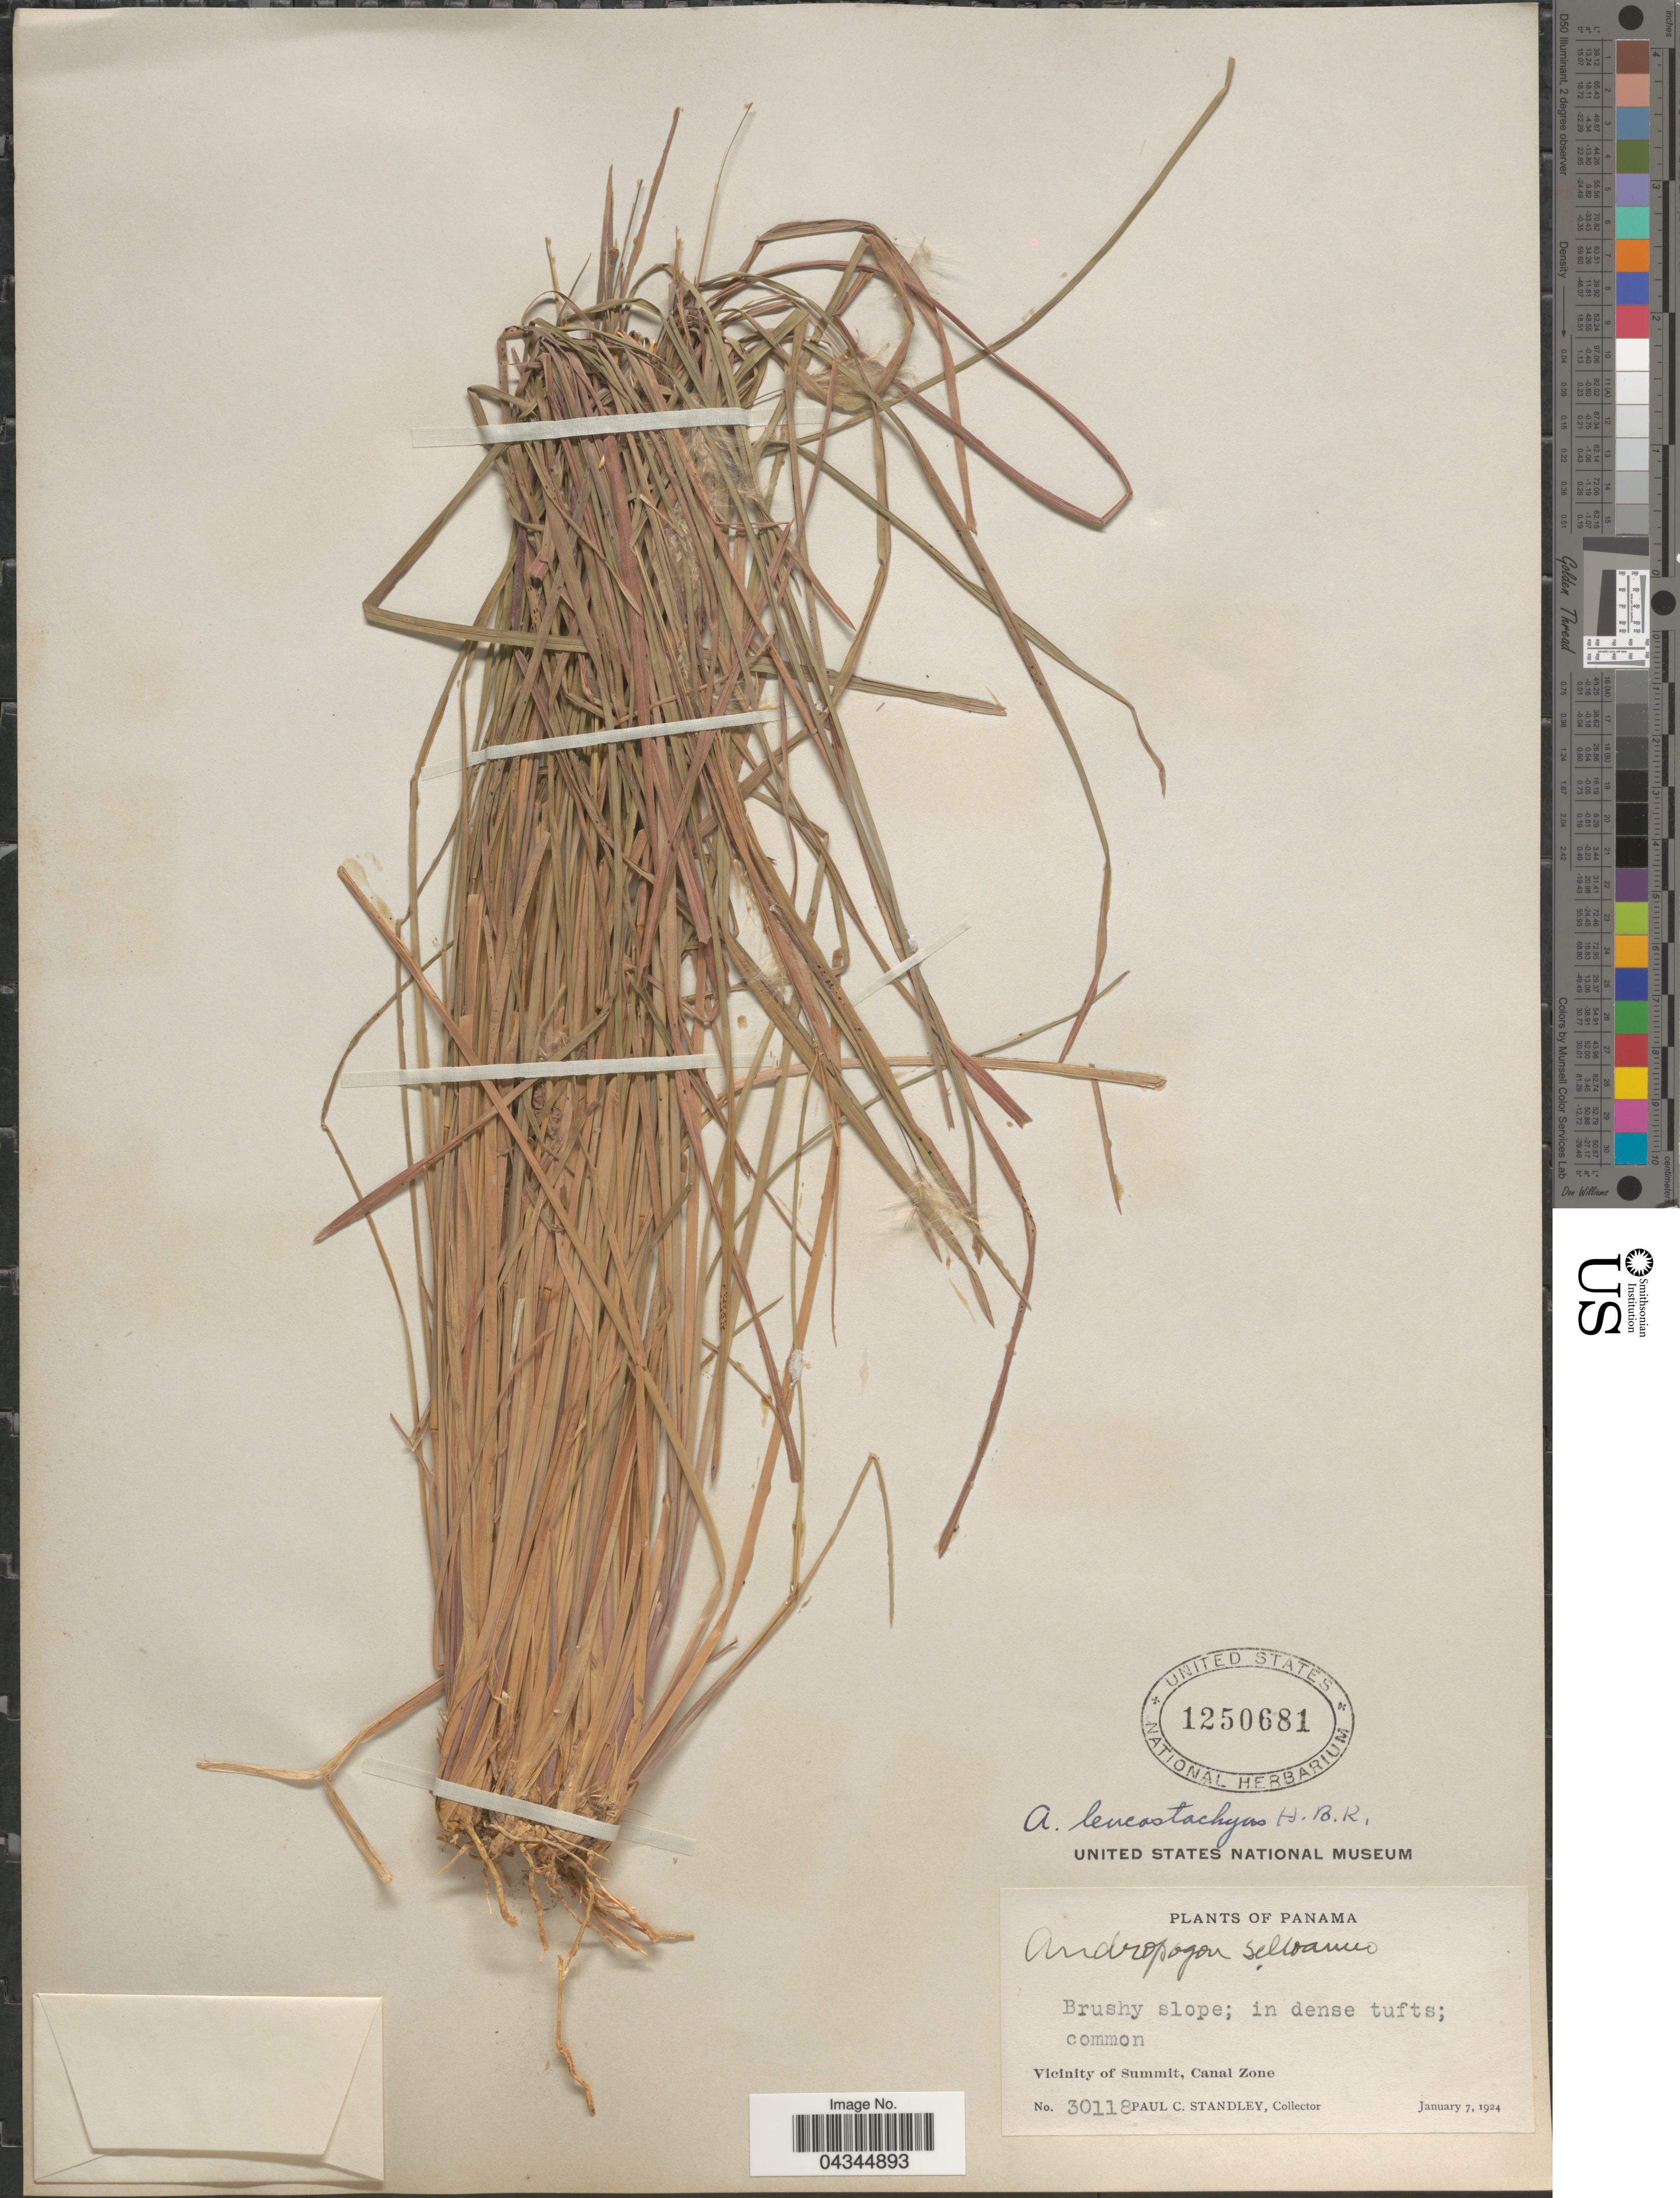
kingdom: Plantae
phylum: Tracheophyta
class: Liliopsida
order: Poales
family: Poaceae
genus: Andropogon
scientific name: Andropogon leucostachyus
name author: Kunth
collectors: P. C. Standley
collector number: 30118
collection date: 1924-01-07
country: Panama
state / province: Colón / Panamá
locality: Vicinity of Summit, Canal Zone.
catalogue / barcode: US 1250681